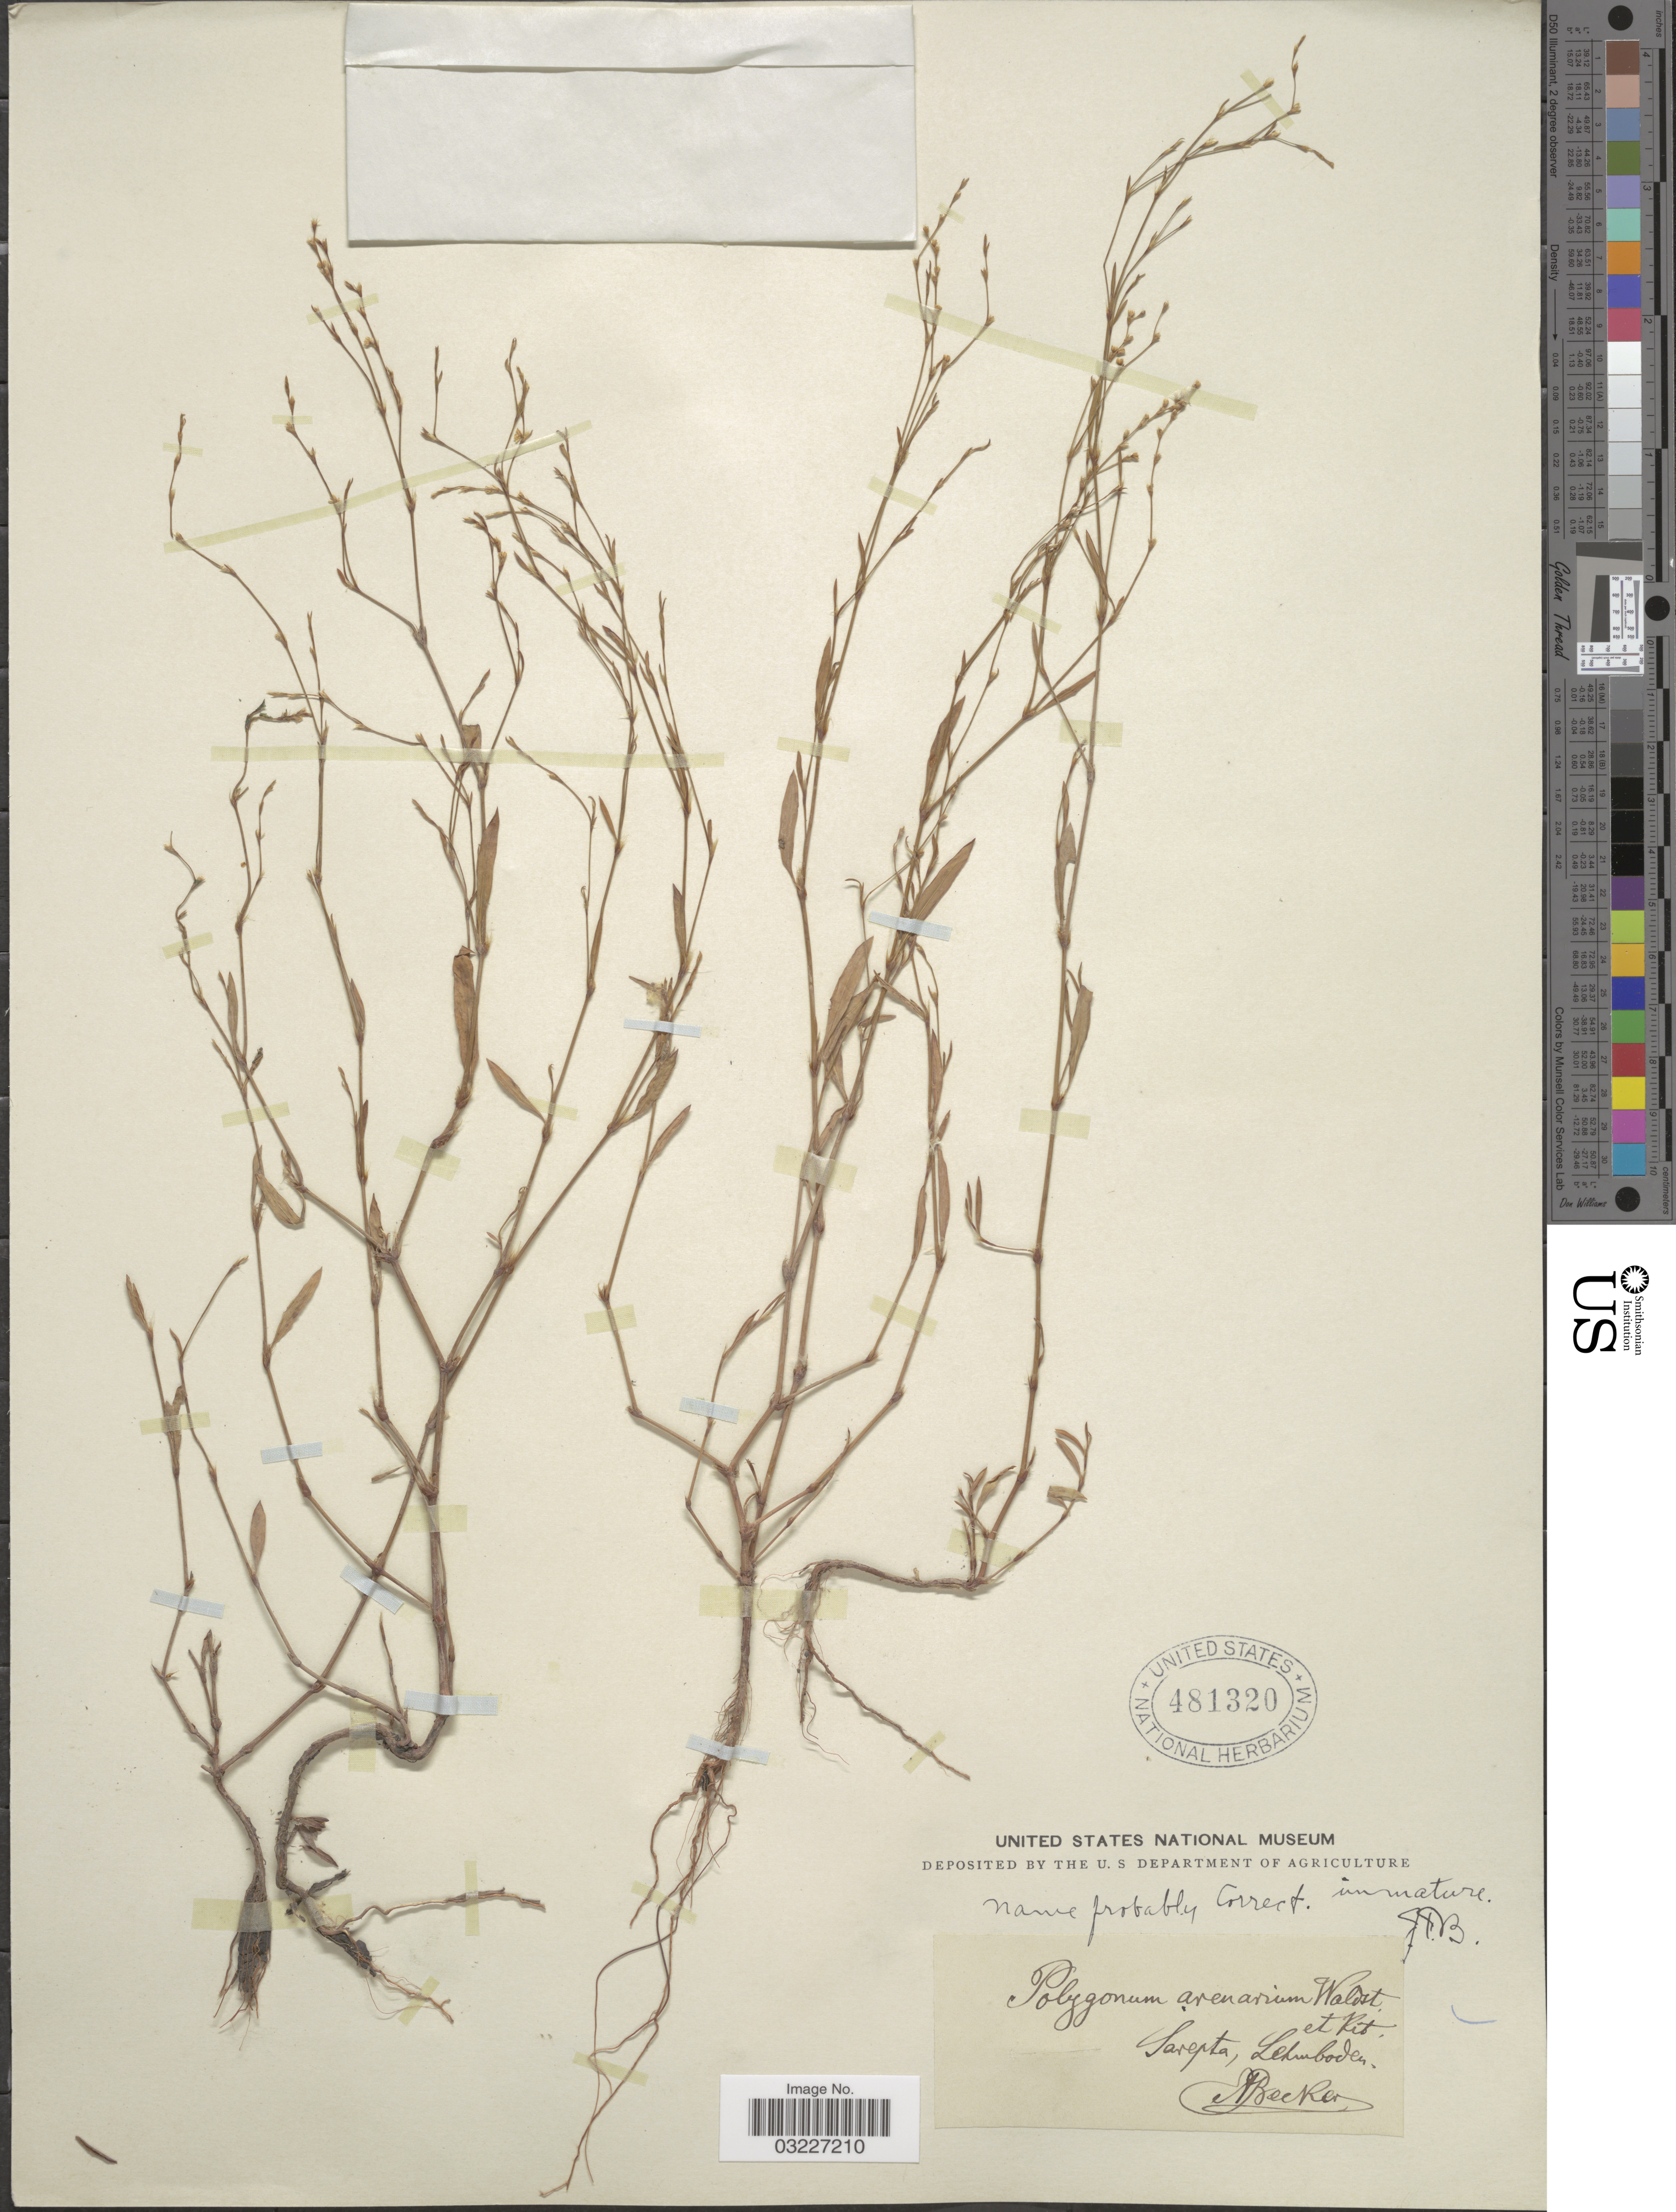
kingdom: Plantae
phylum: Tracheophyta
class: Magnoliopsida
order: Caryophyllales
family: Polygonaceae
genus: Polygonum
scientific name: Polygonum arenarium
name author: Waldst. & Kit.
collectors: A. Becker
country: Russian Federation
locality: Sarepta.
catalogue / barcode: US 481320